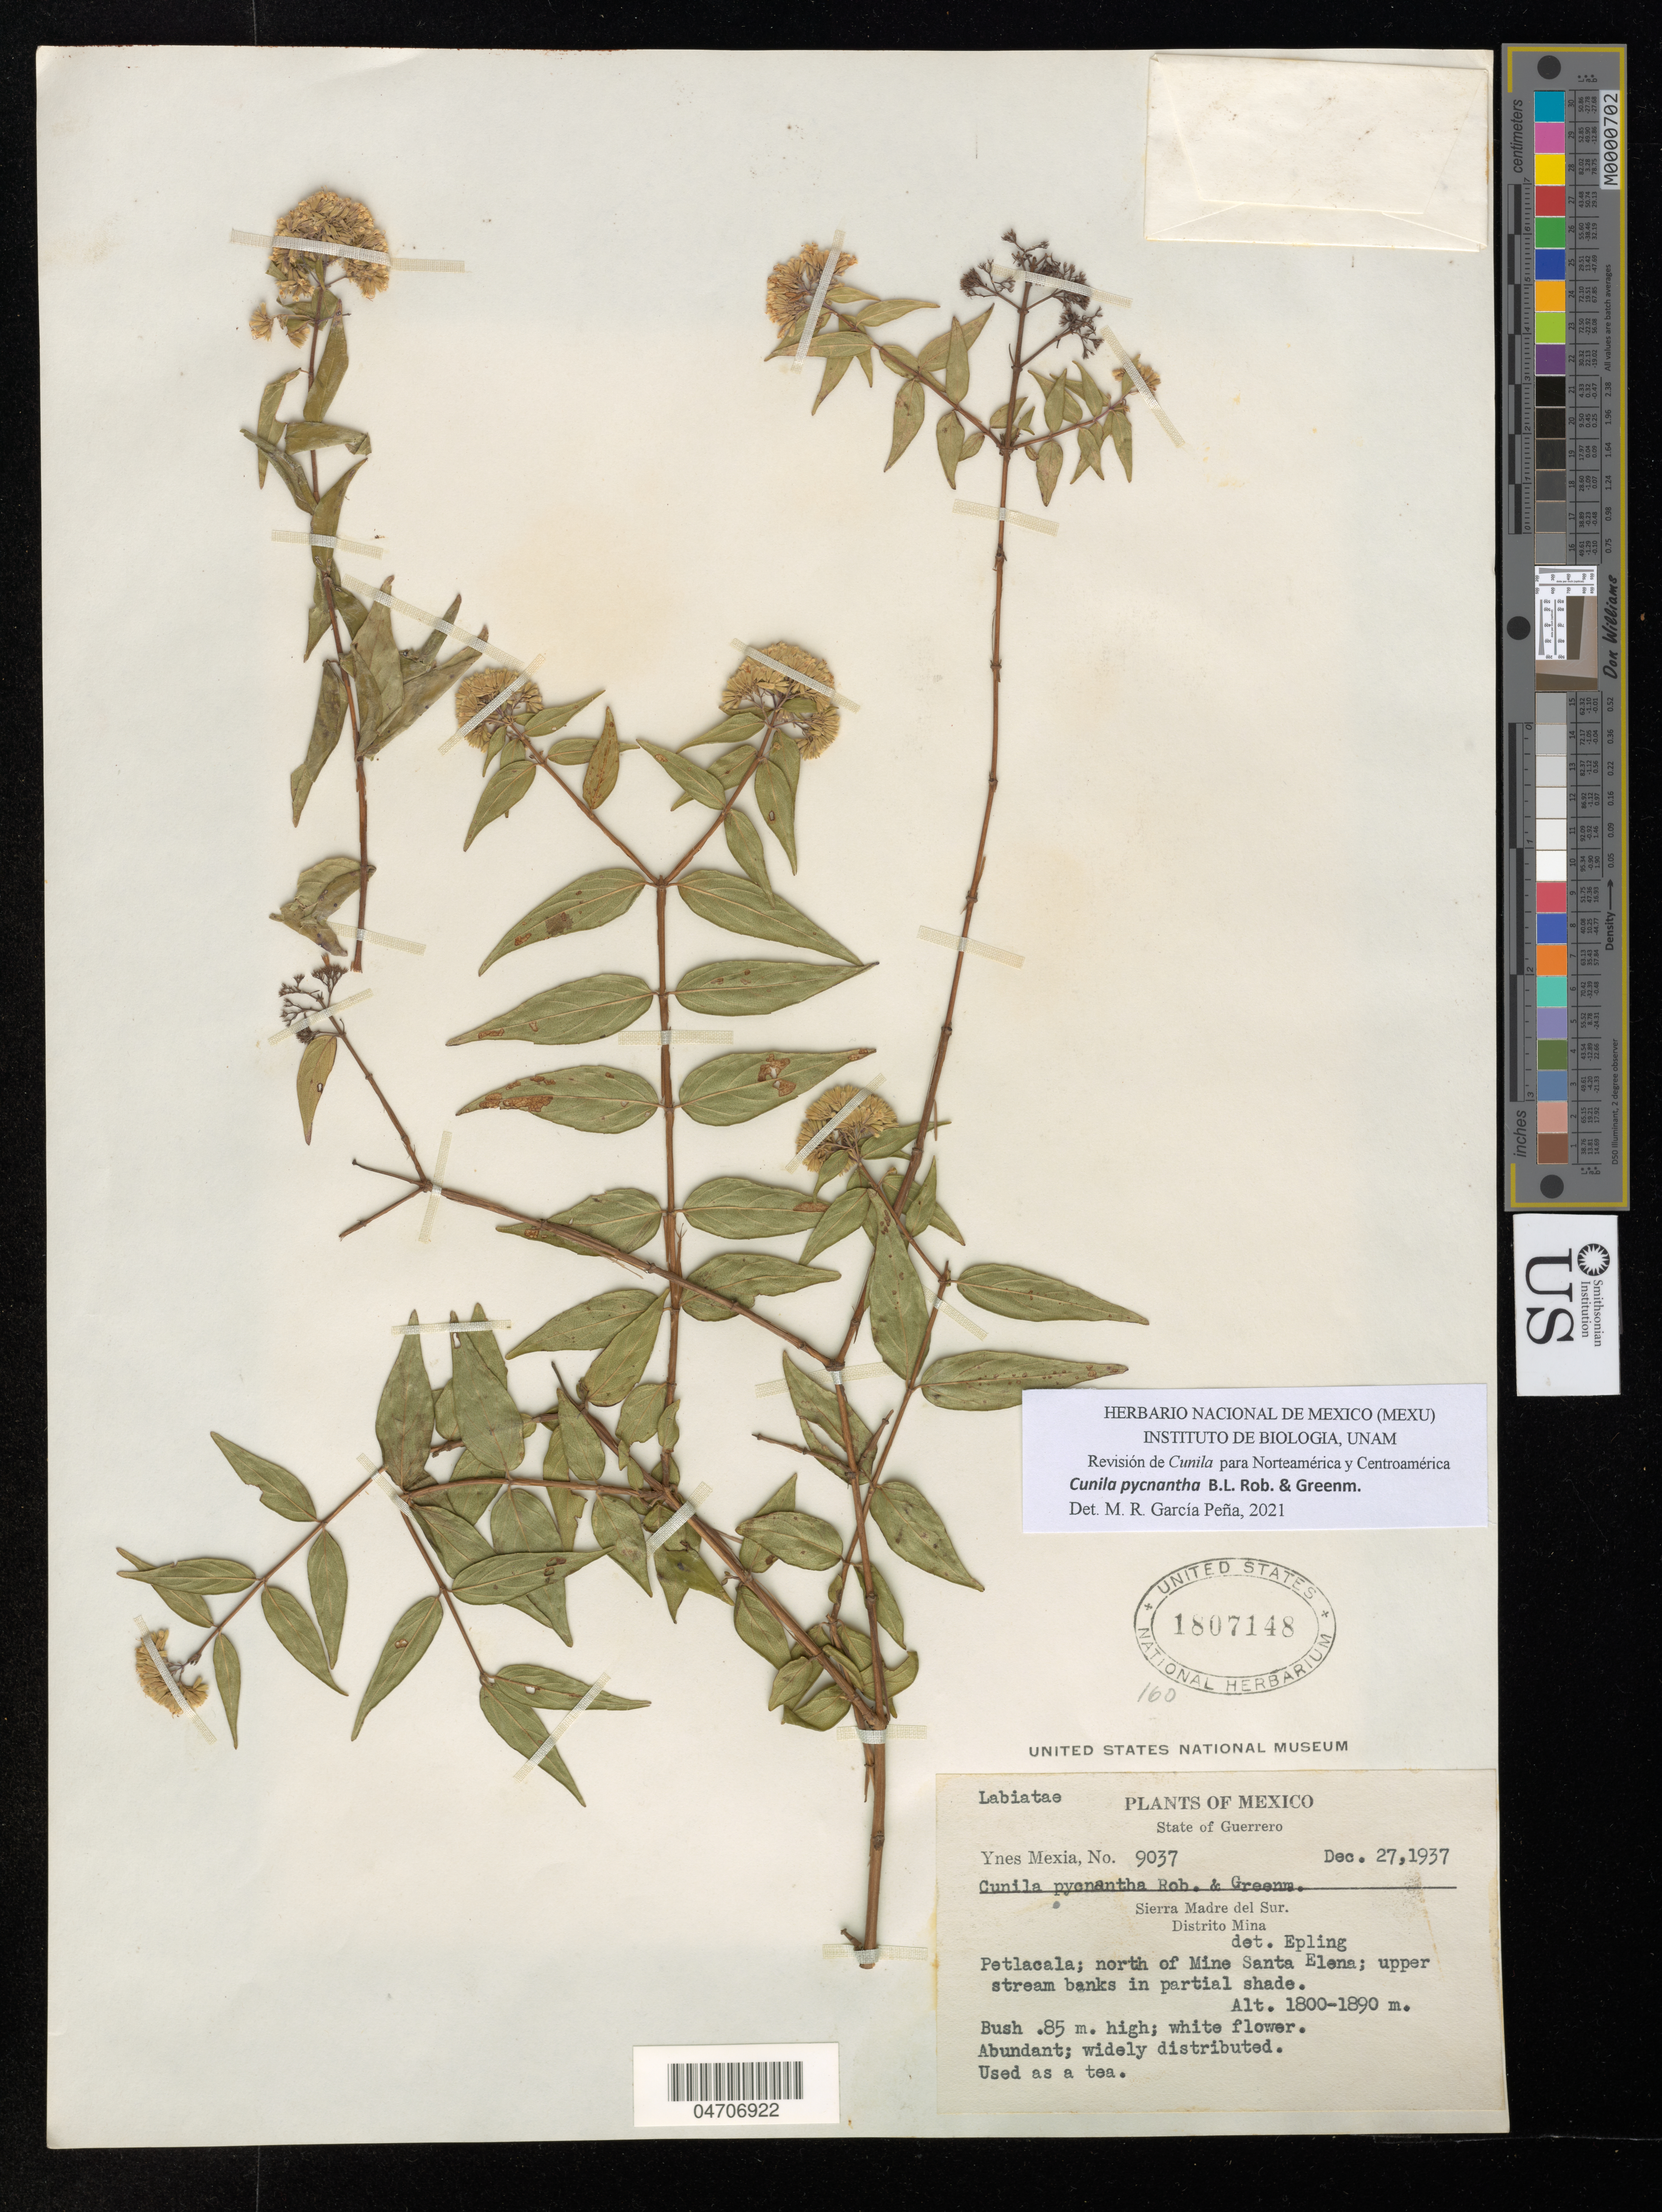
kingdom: Plantae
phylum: Tracheophyta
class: Magnoliopsida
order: Lamiales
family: Lamiaceae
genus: Cunila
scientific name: Cunila pycnantha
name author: B.L. Rob. & Greenm.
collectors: Y. Mexia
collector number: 9037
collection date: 1937-12-27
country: Mexico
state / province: Guerrero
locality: Sierra Madre del Sur. Distrito Mina. Petlacala; north of Mine Santa Elena.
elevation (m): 1800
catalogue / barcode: US 1807148